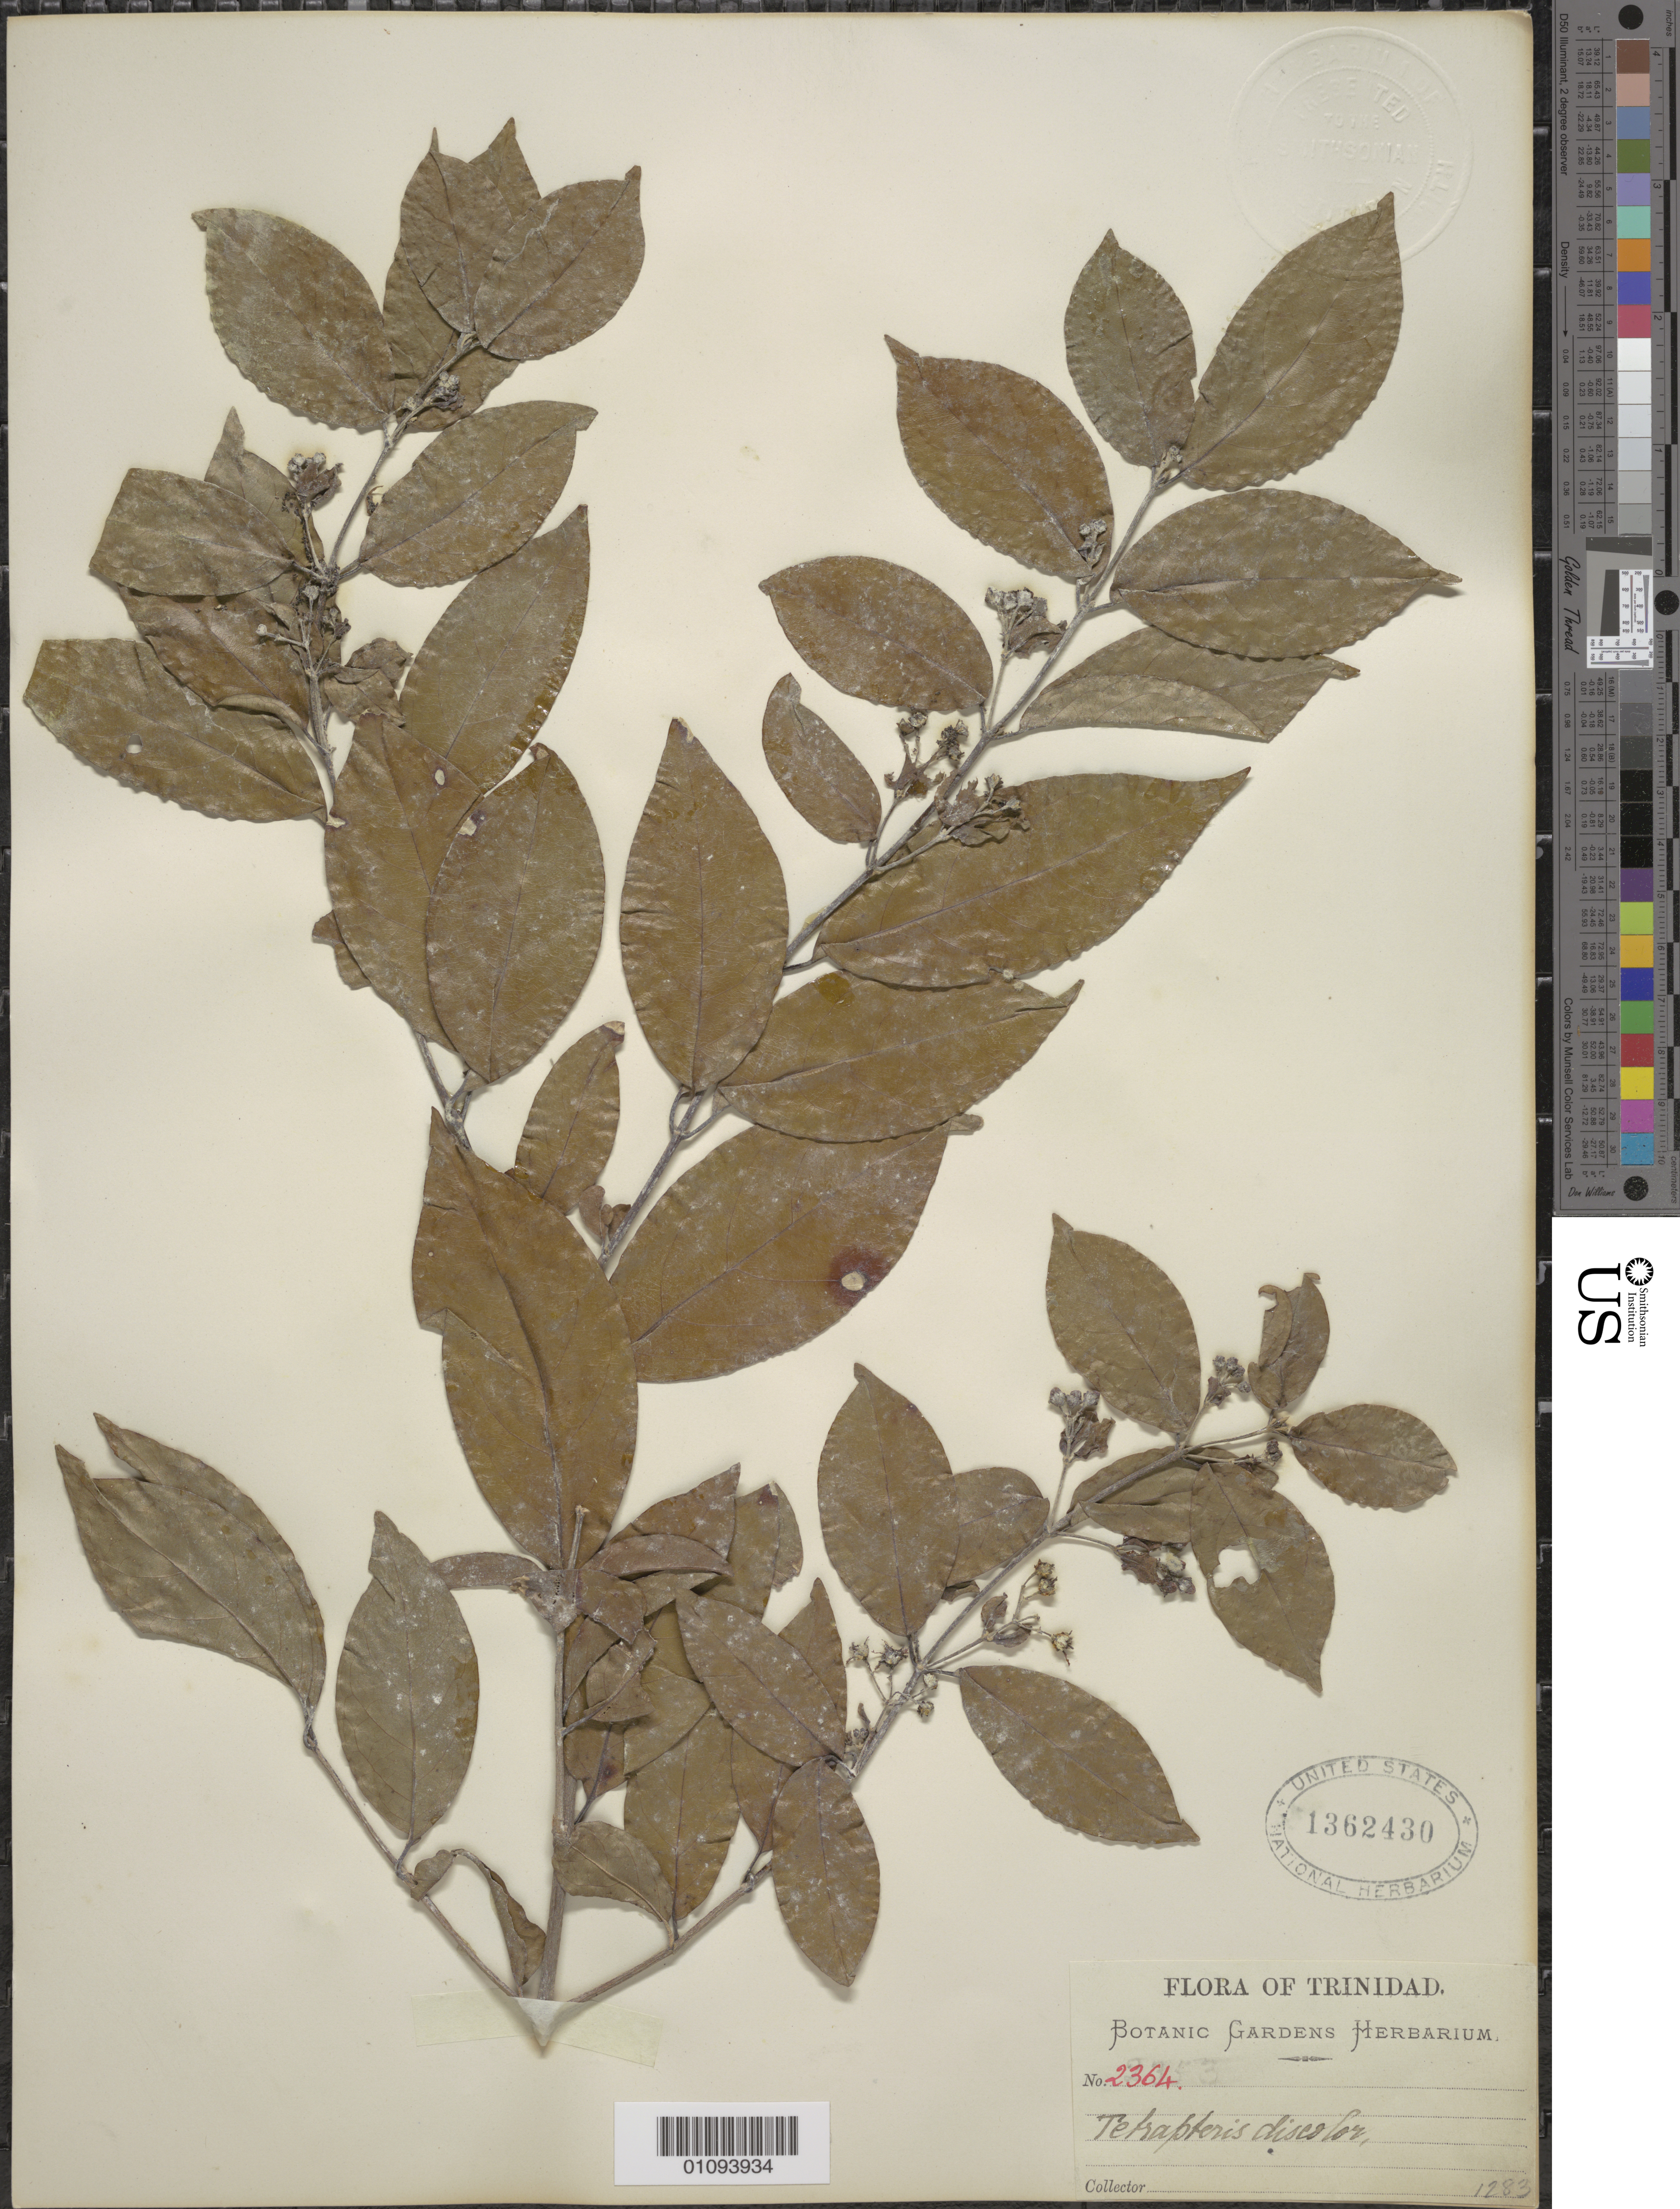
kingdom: Plantae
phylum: Tracheophyta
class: Magnoliopsida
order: Malpighiales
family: Malpighiaceae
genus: Tetrapterys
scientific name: Tetrapterys discolor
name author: (G. Mey.) DC.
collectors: Botanic Gardens Herbarium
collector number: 2364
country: Trinidad and Tobago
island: Trinidad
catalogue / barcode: US 1362430